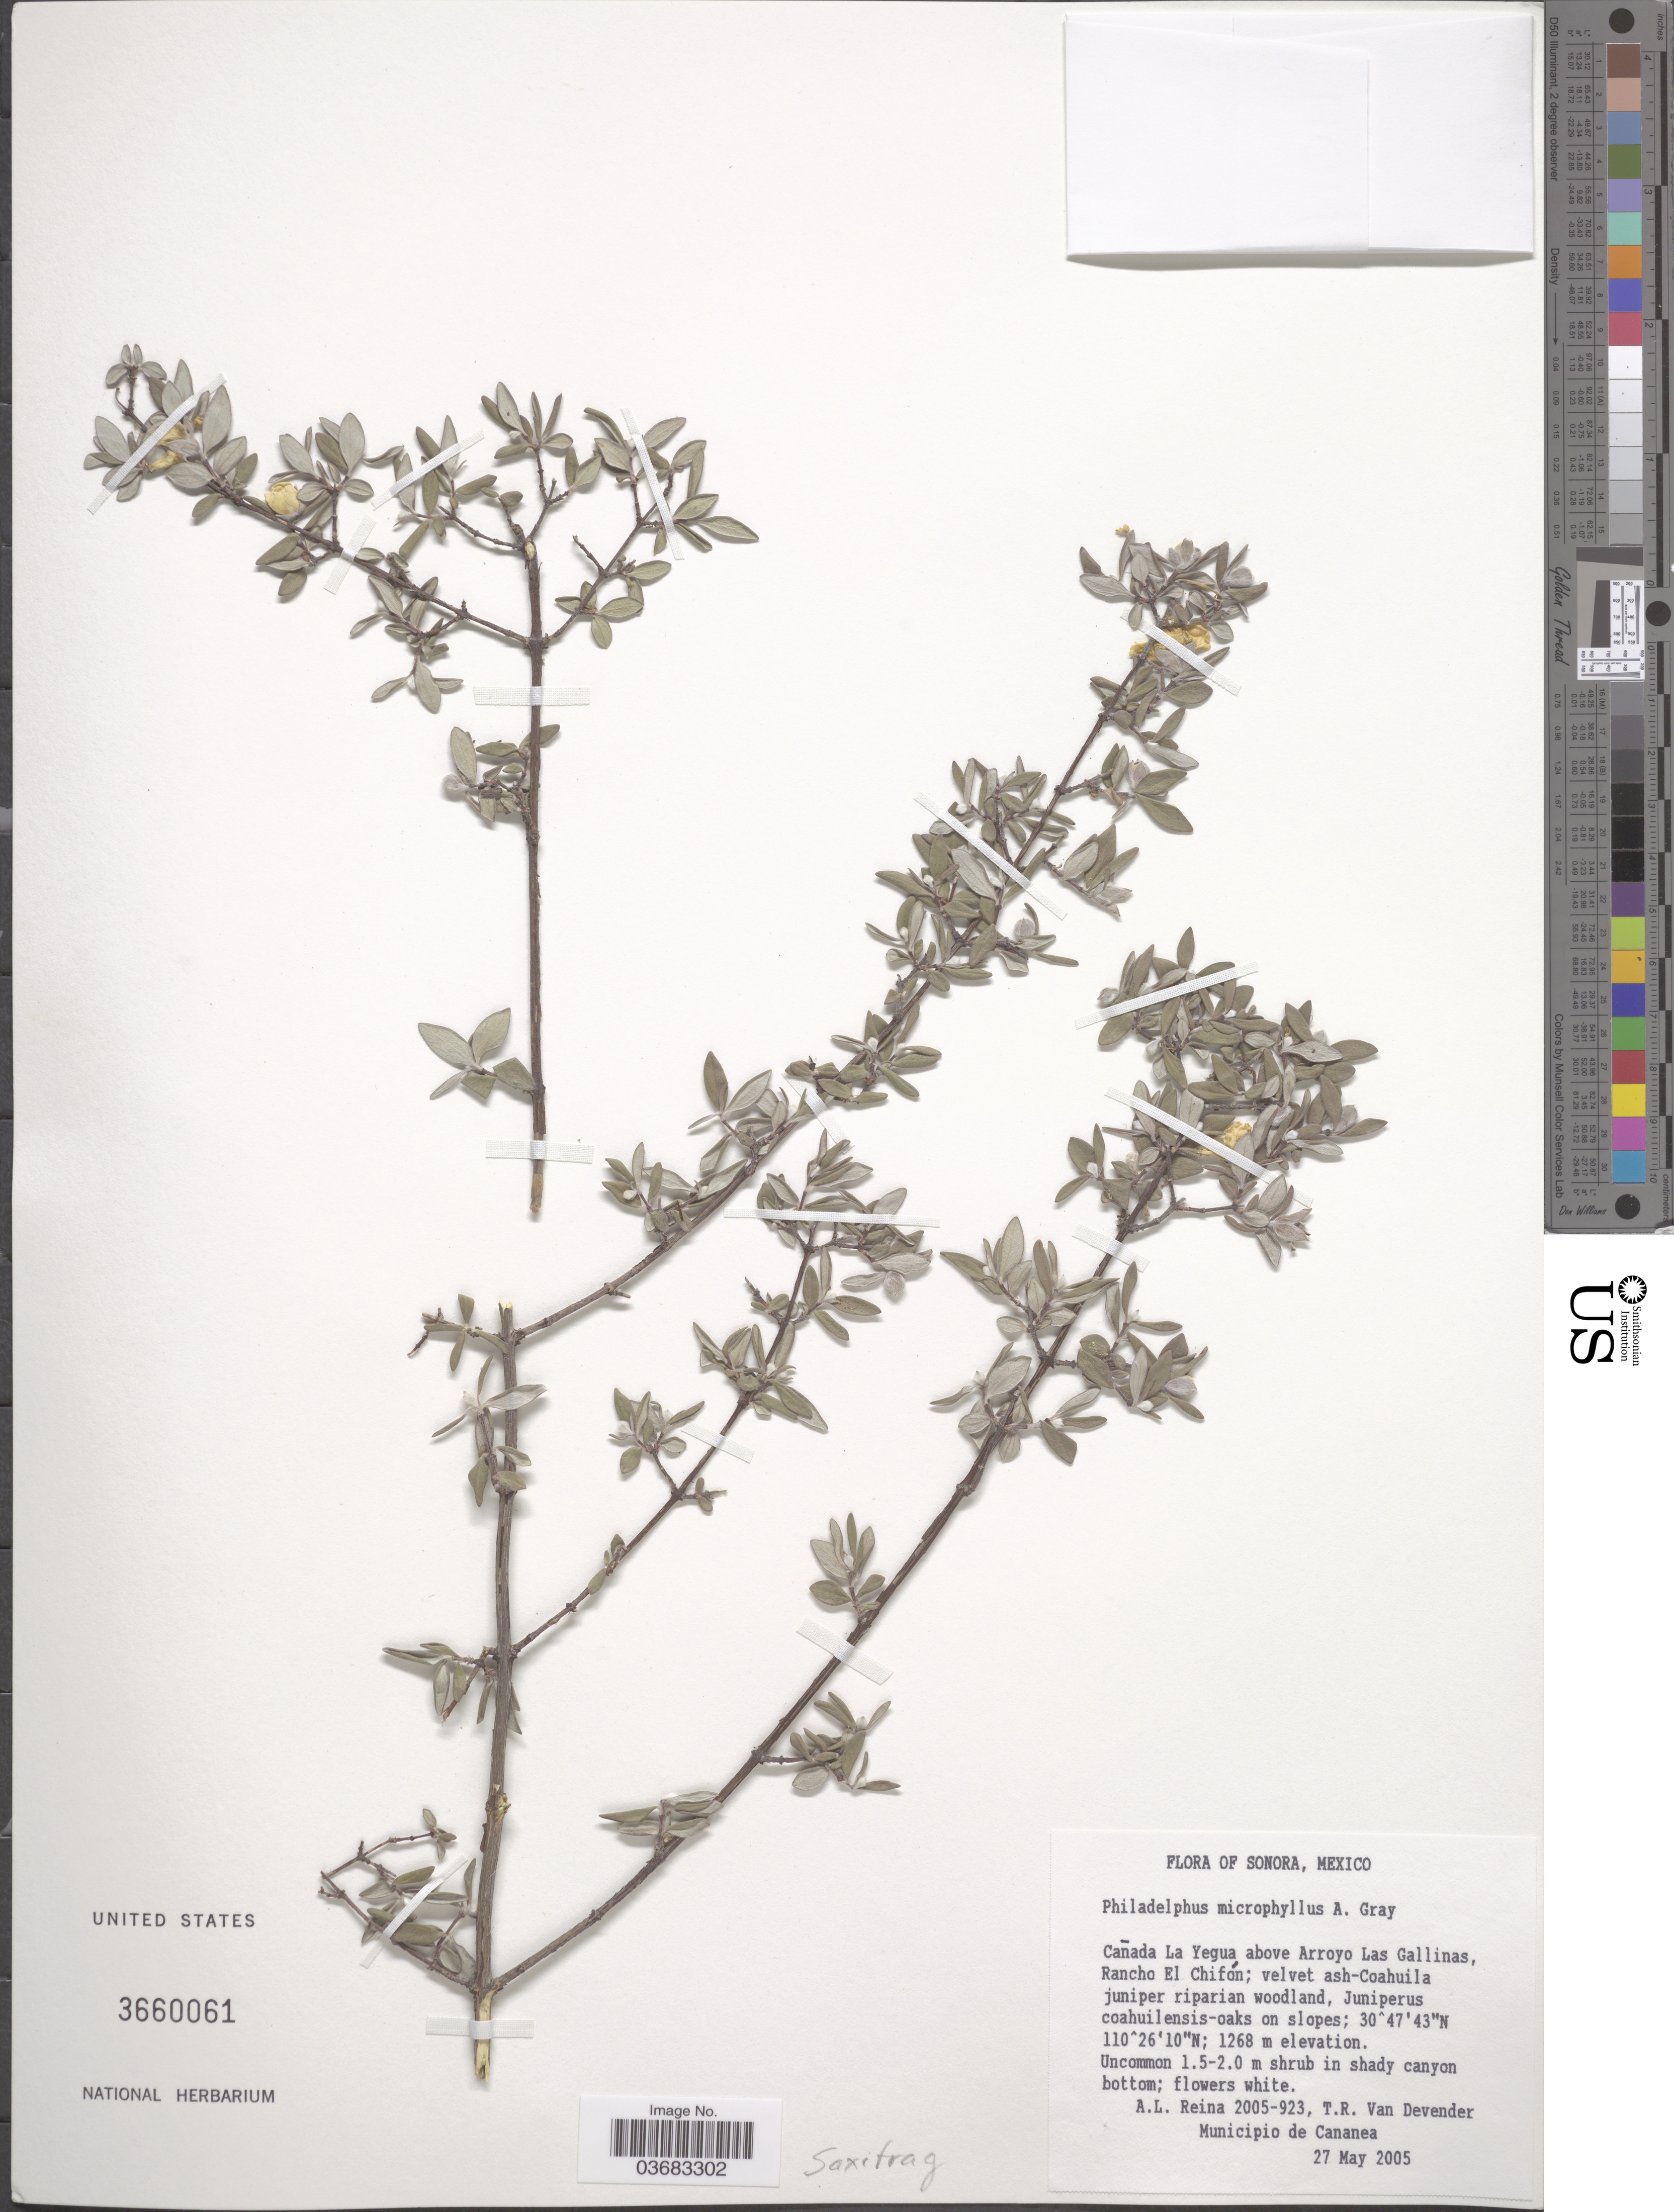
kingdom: Plantae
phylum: Tracheophyta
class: Magnoliopsida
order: Cornales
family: Hydrangeaceae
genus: Philadelphus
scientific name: Philadelphus microphyllus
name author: A. Gray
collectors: A. Reina & T. R. Van Devender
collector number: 2005-923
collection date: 2005-05-27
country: Mexico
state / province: Sonora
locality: Cañada La Yegua above Arroyo Las Gallinas, Rancho El Chifón. Municipio de Cananea.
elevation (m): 1268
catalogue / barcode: US 3660061